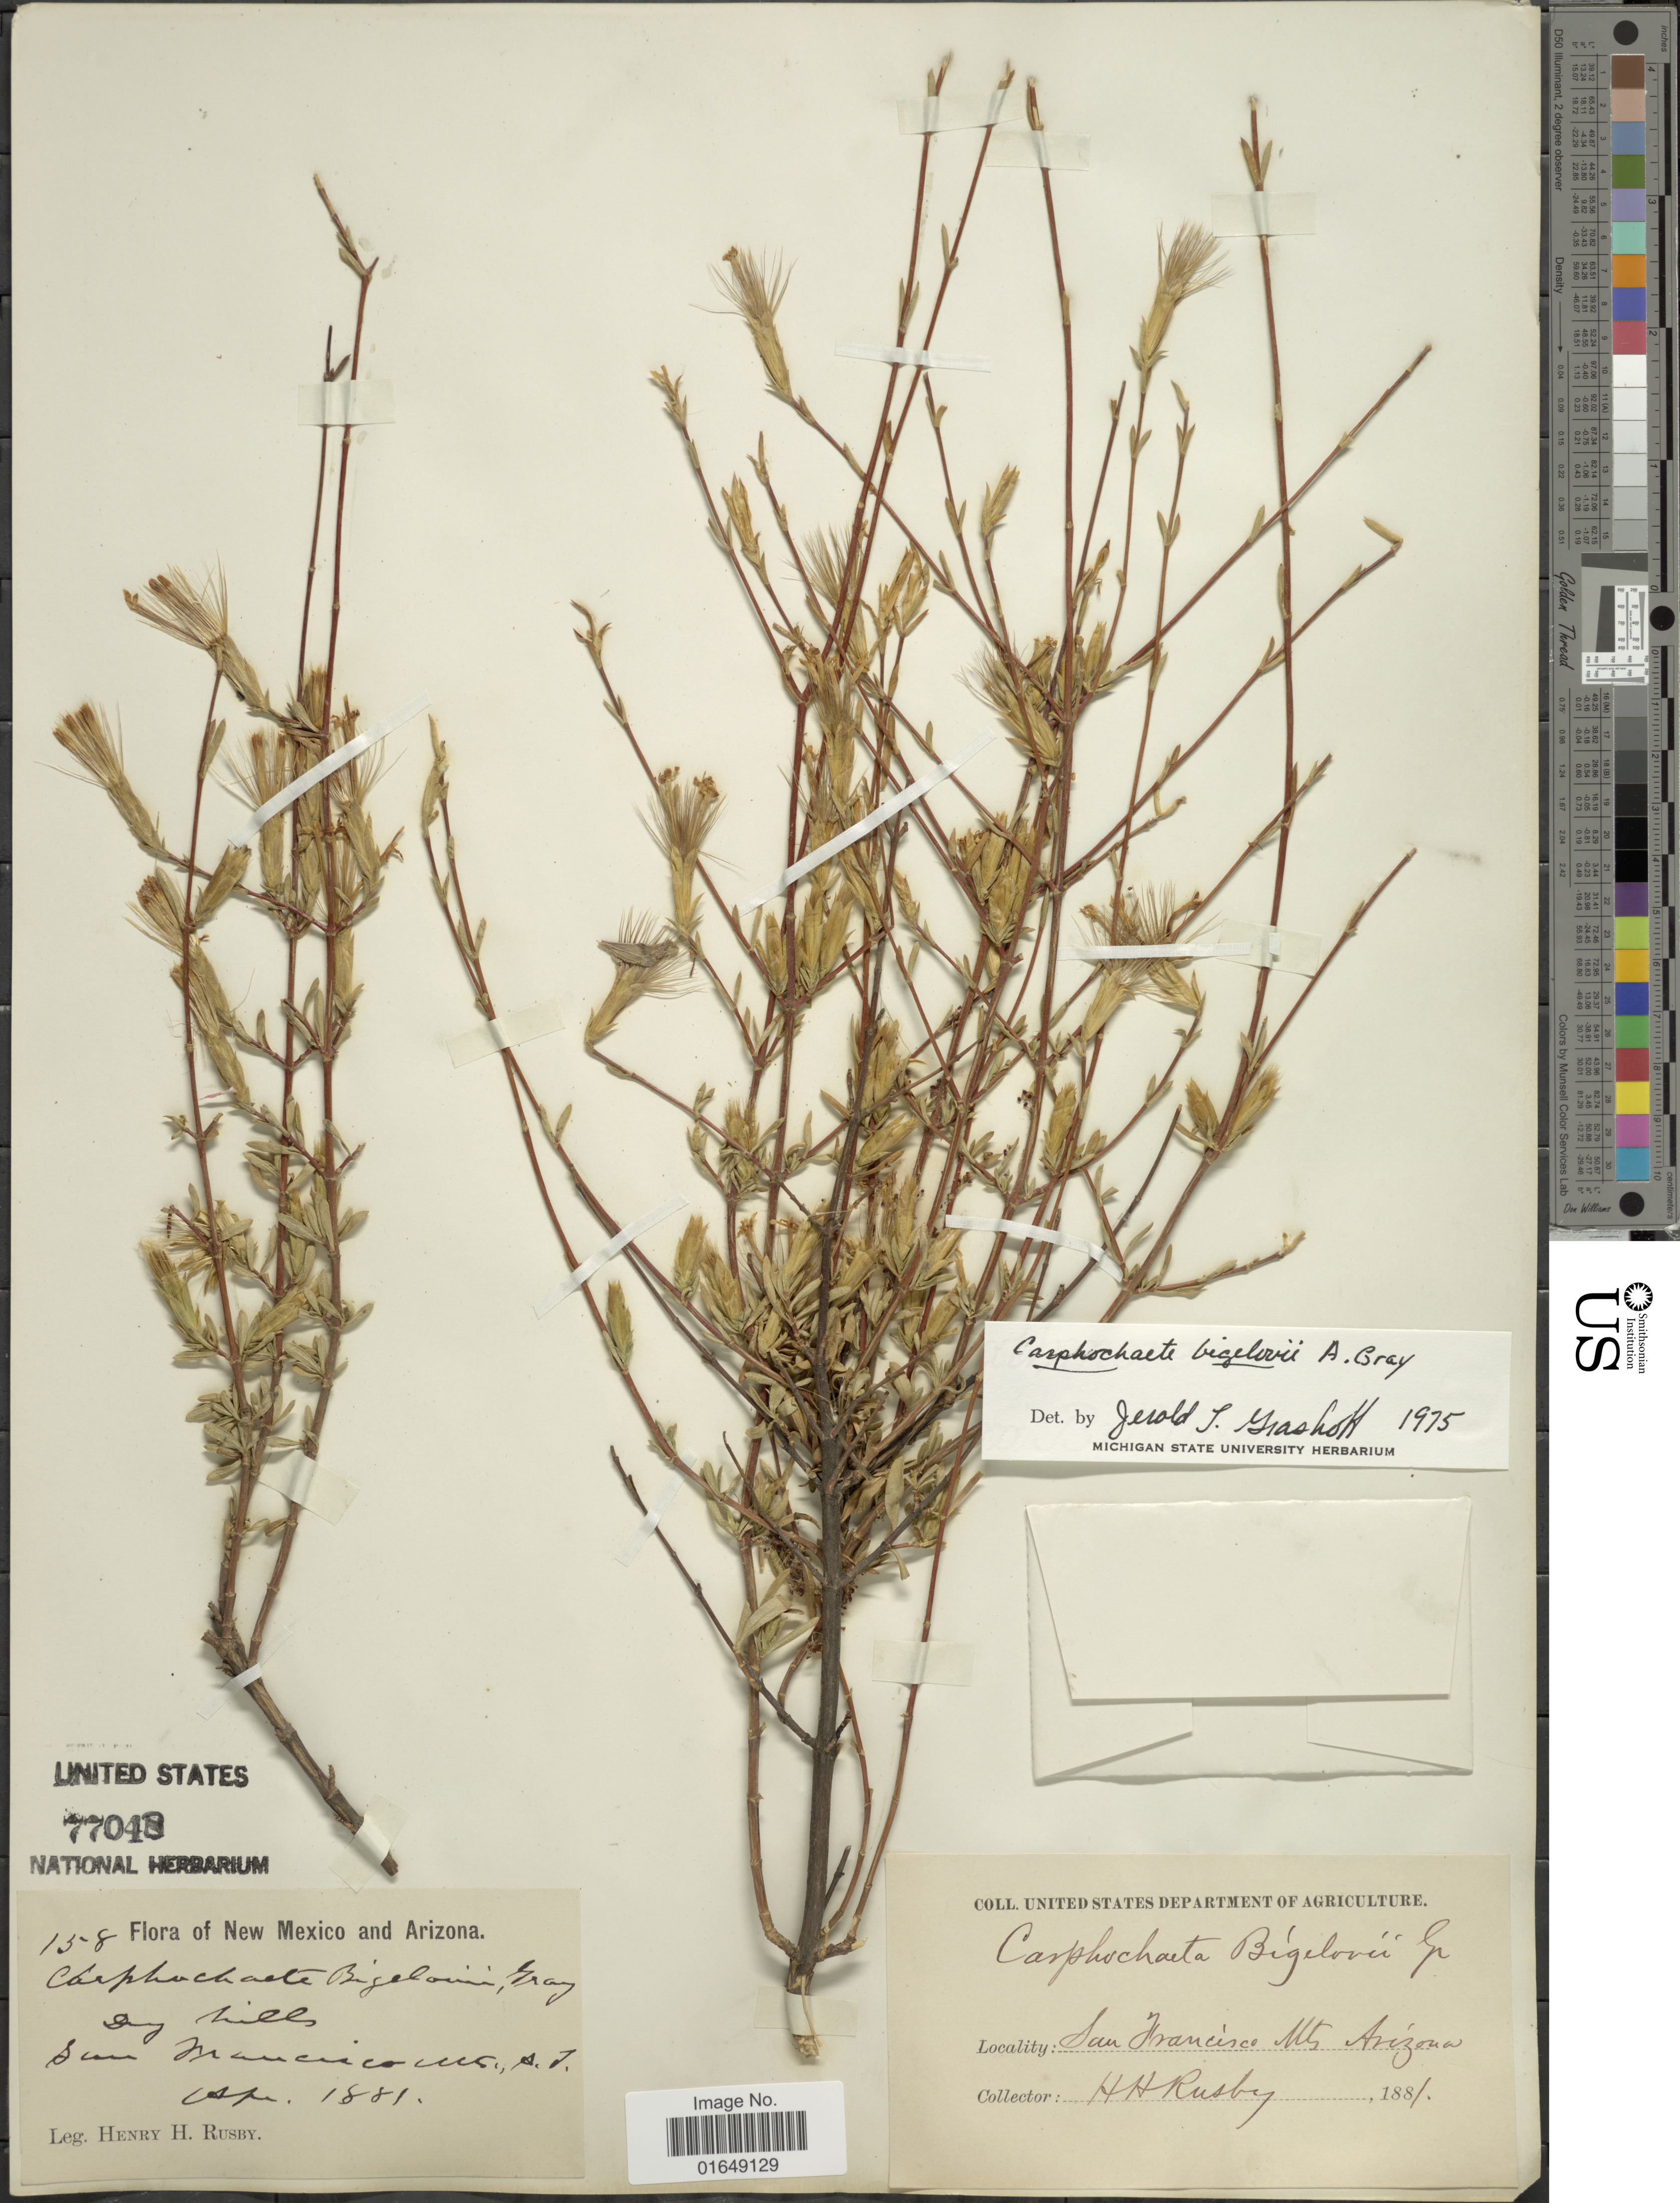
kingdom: Plantae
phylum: Tracheophyta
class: Magnoliopsida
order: Asterales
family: Asteraceae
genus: Carphochaete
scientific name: Carphochaete bigelovii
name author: A. Gray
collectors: H. H. Rusby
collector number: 158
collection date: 1881-04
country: United States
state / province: Arizona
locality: San Francisco Mts.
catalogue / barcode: US 77048